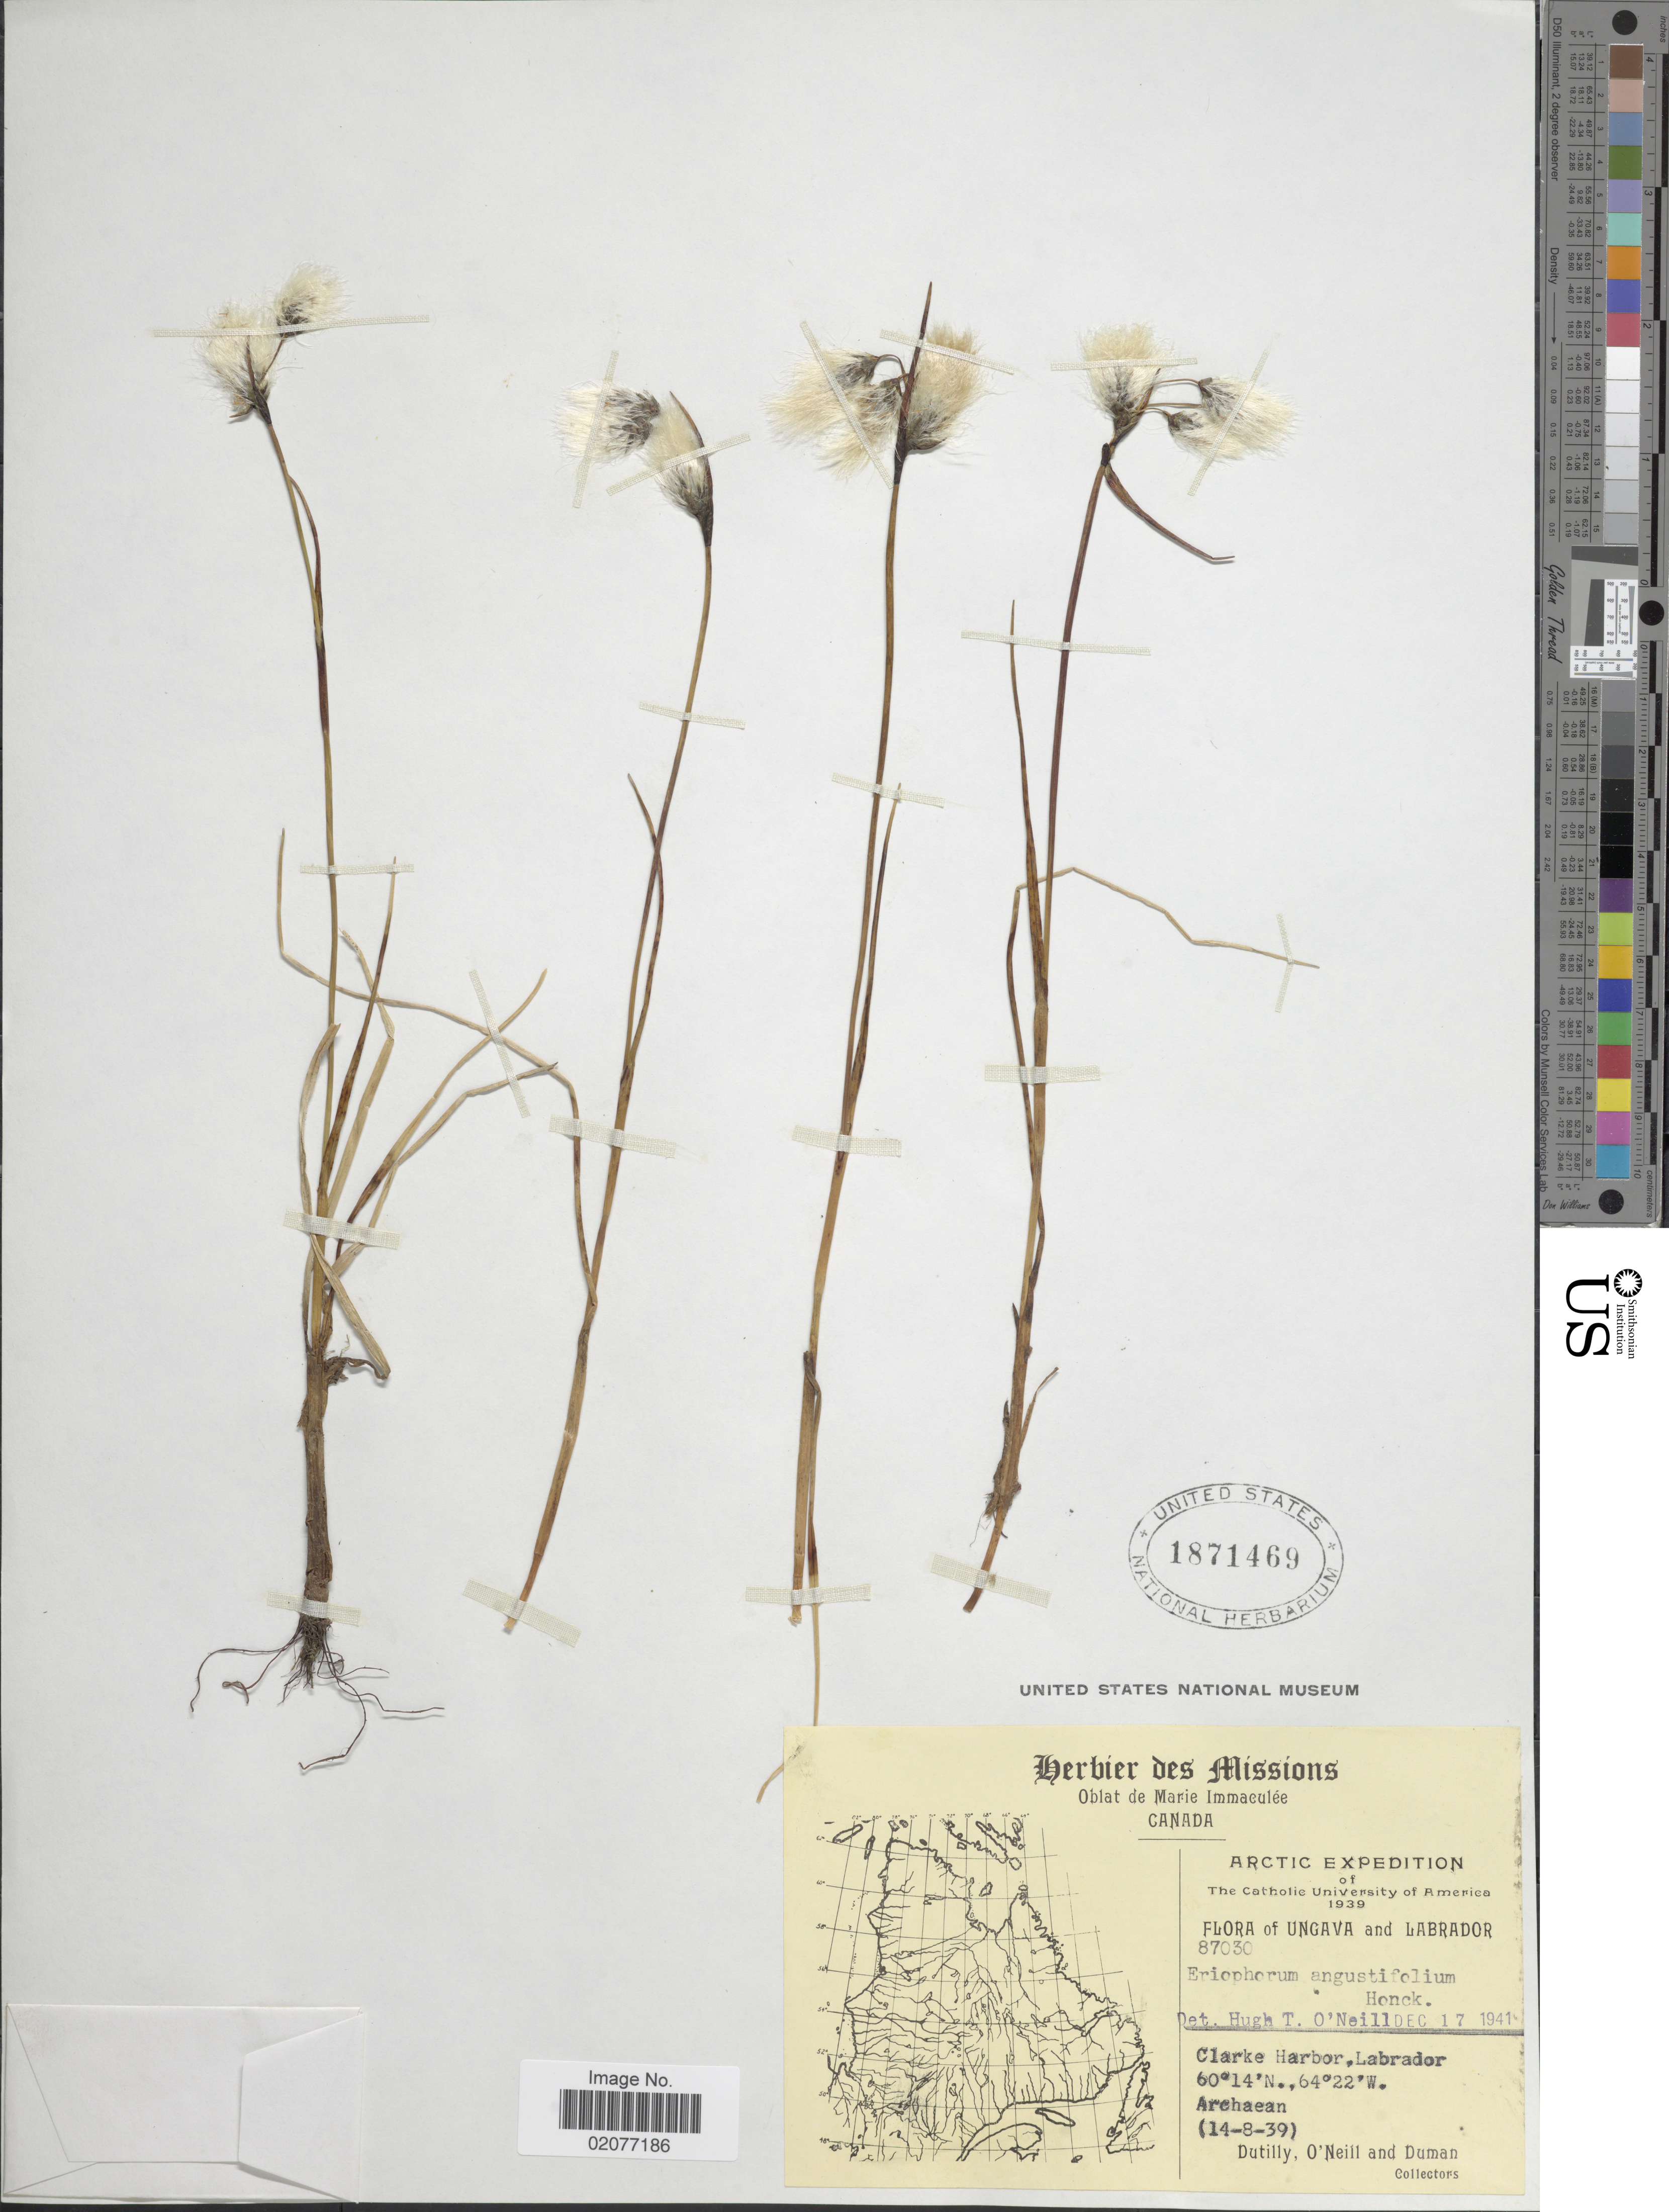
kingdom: Plantae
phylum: Tracheophyta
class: Liliopsida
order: Poales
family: Cyperaceae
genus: Eriophorum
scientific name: Eriophorum angustifolium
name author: Honck.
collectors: -. Dutilly, O' Neill & -. Duman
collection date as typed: Transcribed d/m/y: 14/8/39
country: Canada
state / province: Newfoundland and Labrador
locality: Clarke Harbour, Labrador. Archaean.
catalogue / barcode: US 1871469